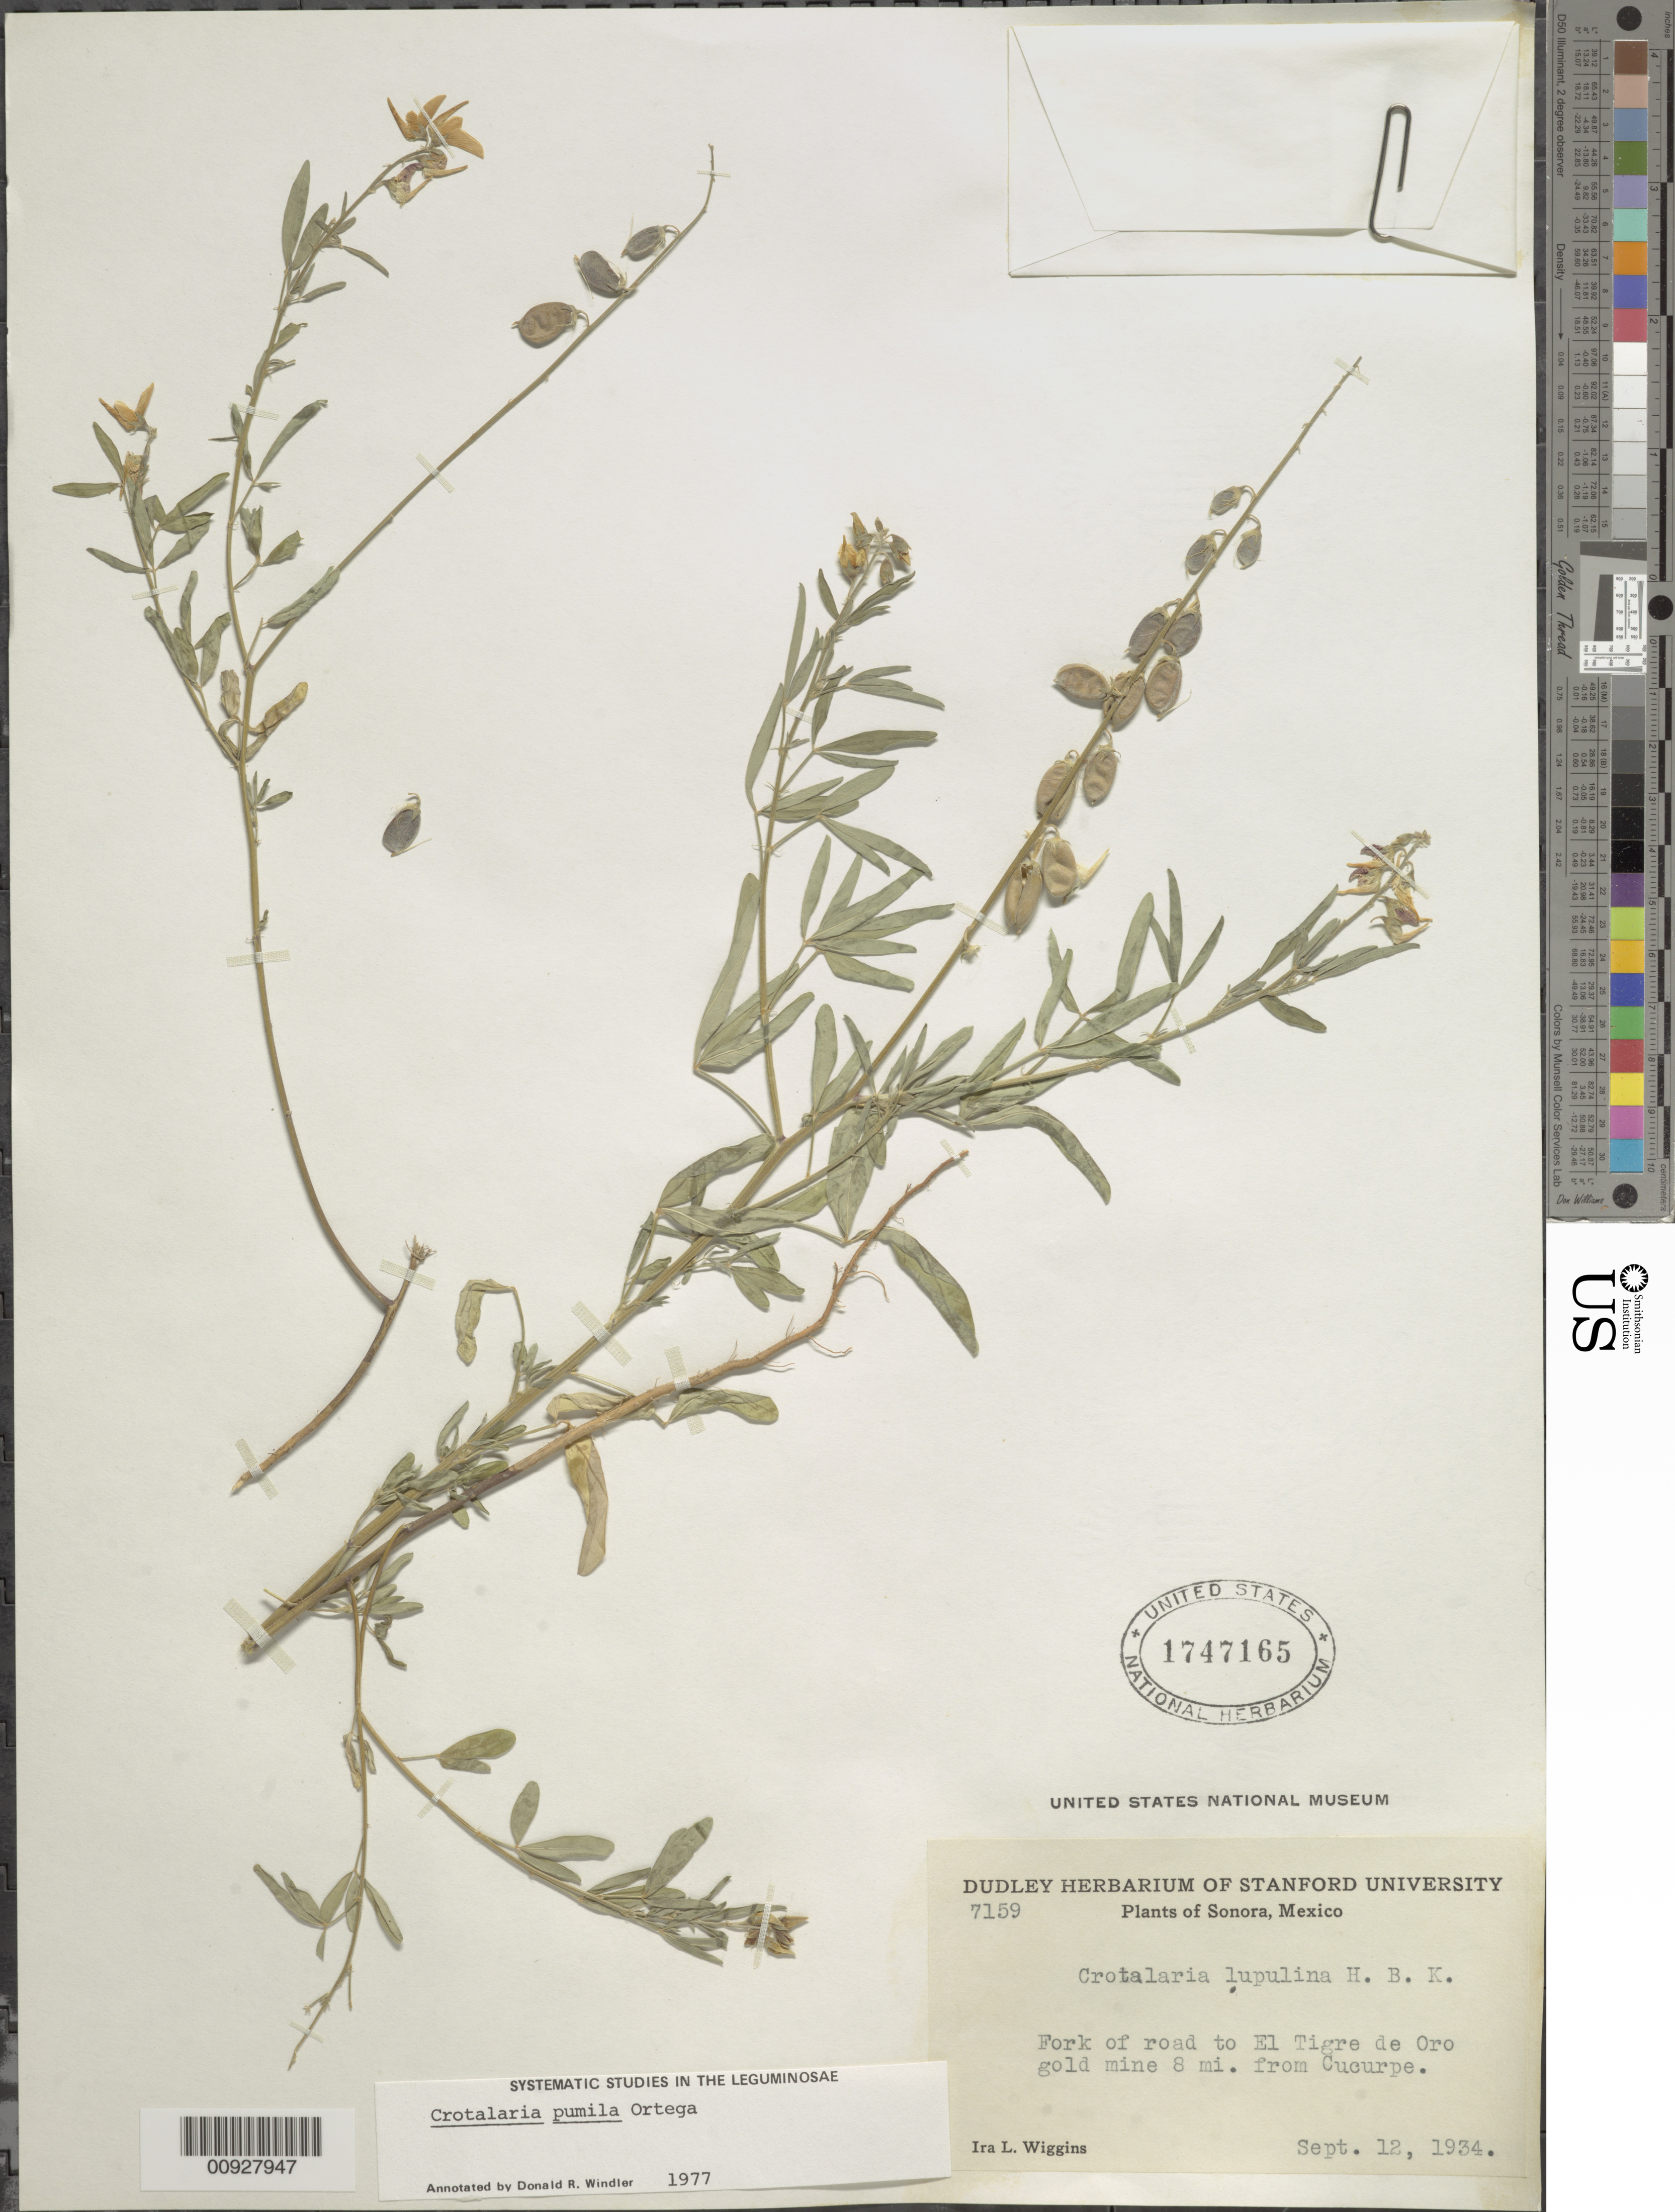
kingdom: Plantae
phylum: Tracheophyta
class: Magnoliopsida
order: Fabales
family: Fabaceae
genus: Crotalaria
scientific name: Crotalaria pumila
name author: Ortega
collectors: I. L. Wiggins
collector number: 7159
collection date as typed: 12 Sep 1934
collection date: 1934-09-12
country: Mexico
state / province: Sonora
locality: Fork of road to El Tigre de Oro gold mine 8 mi. from Cucurpe.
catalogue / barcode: US 1747165